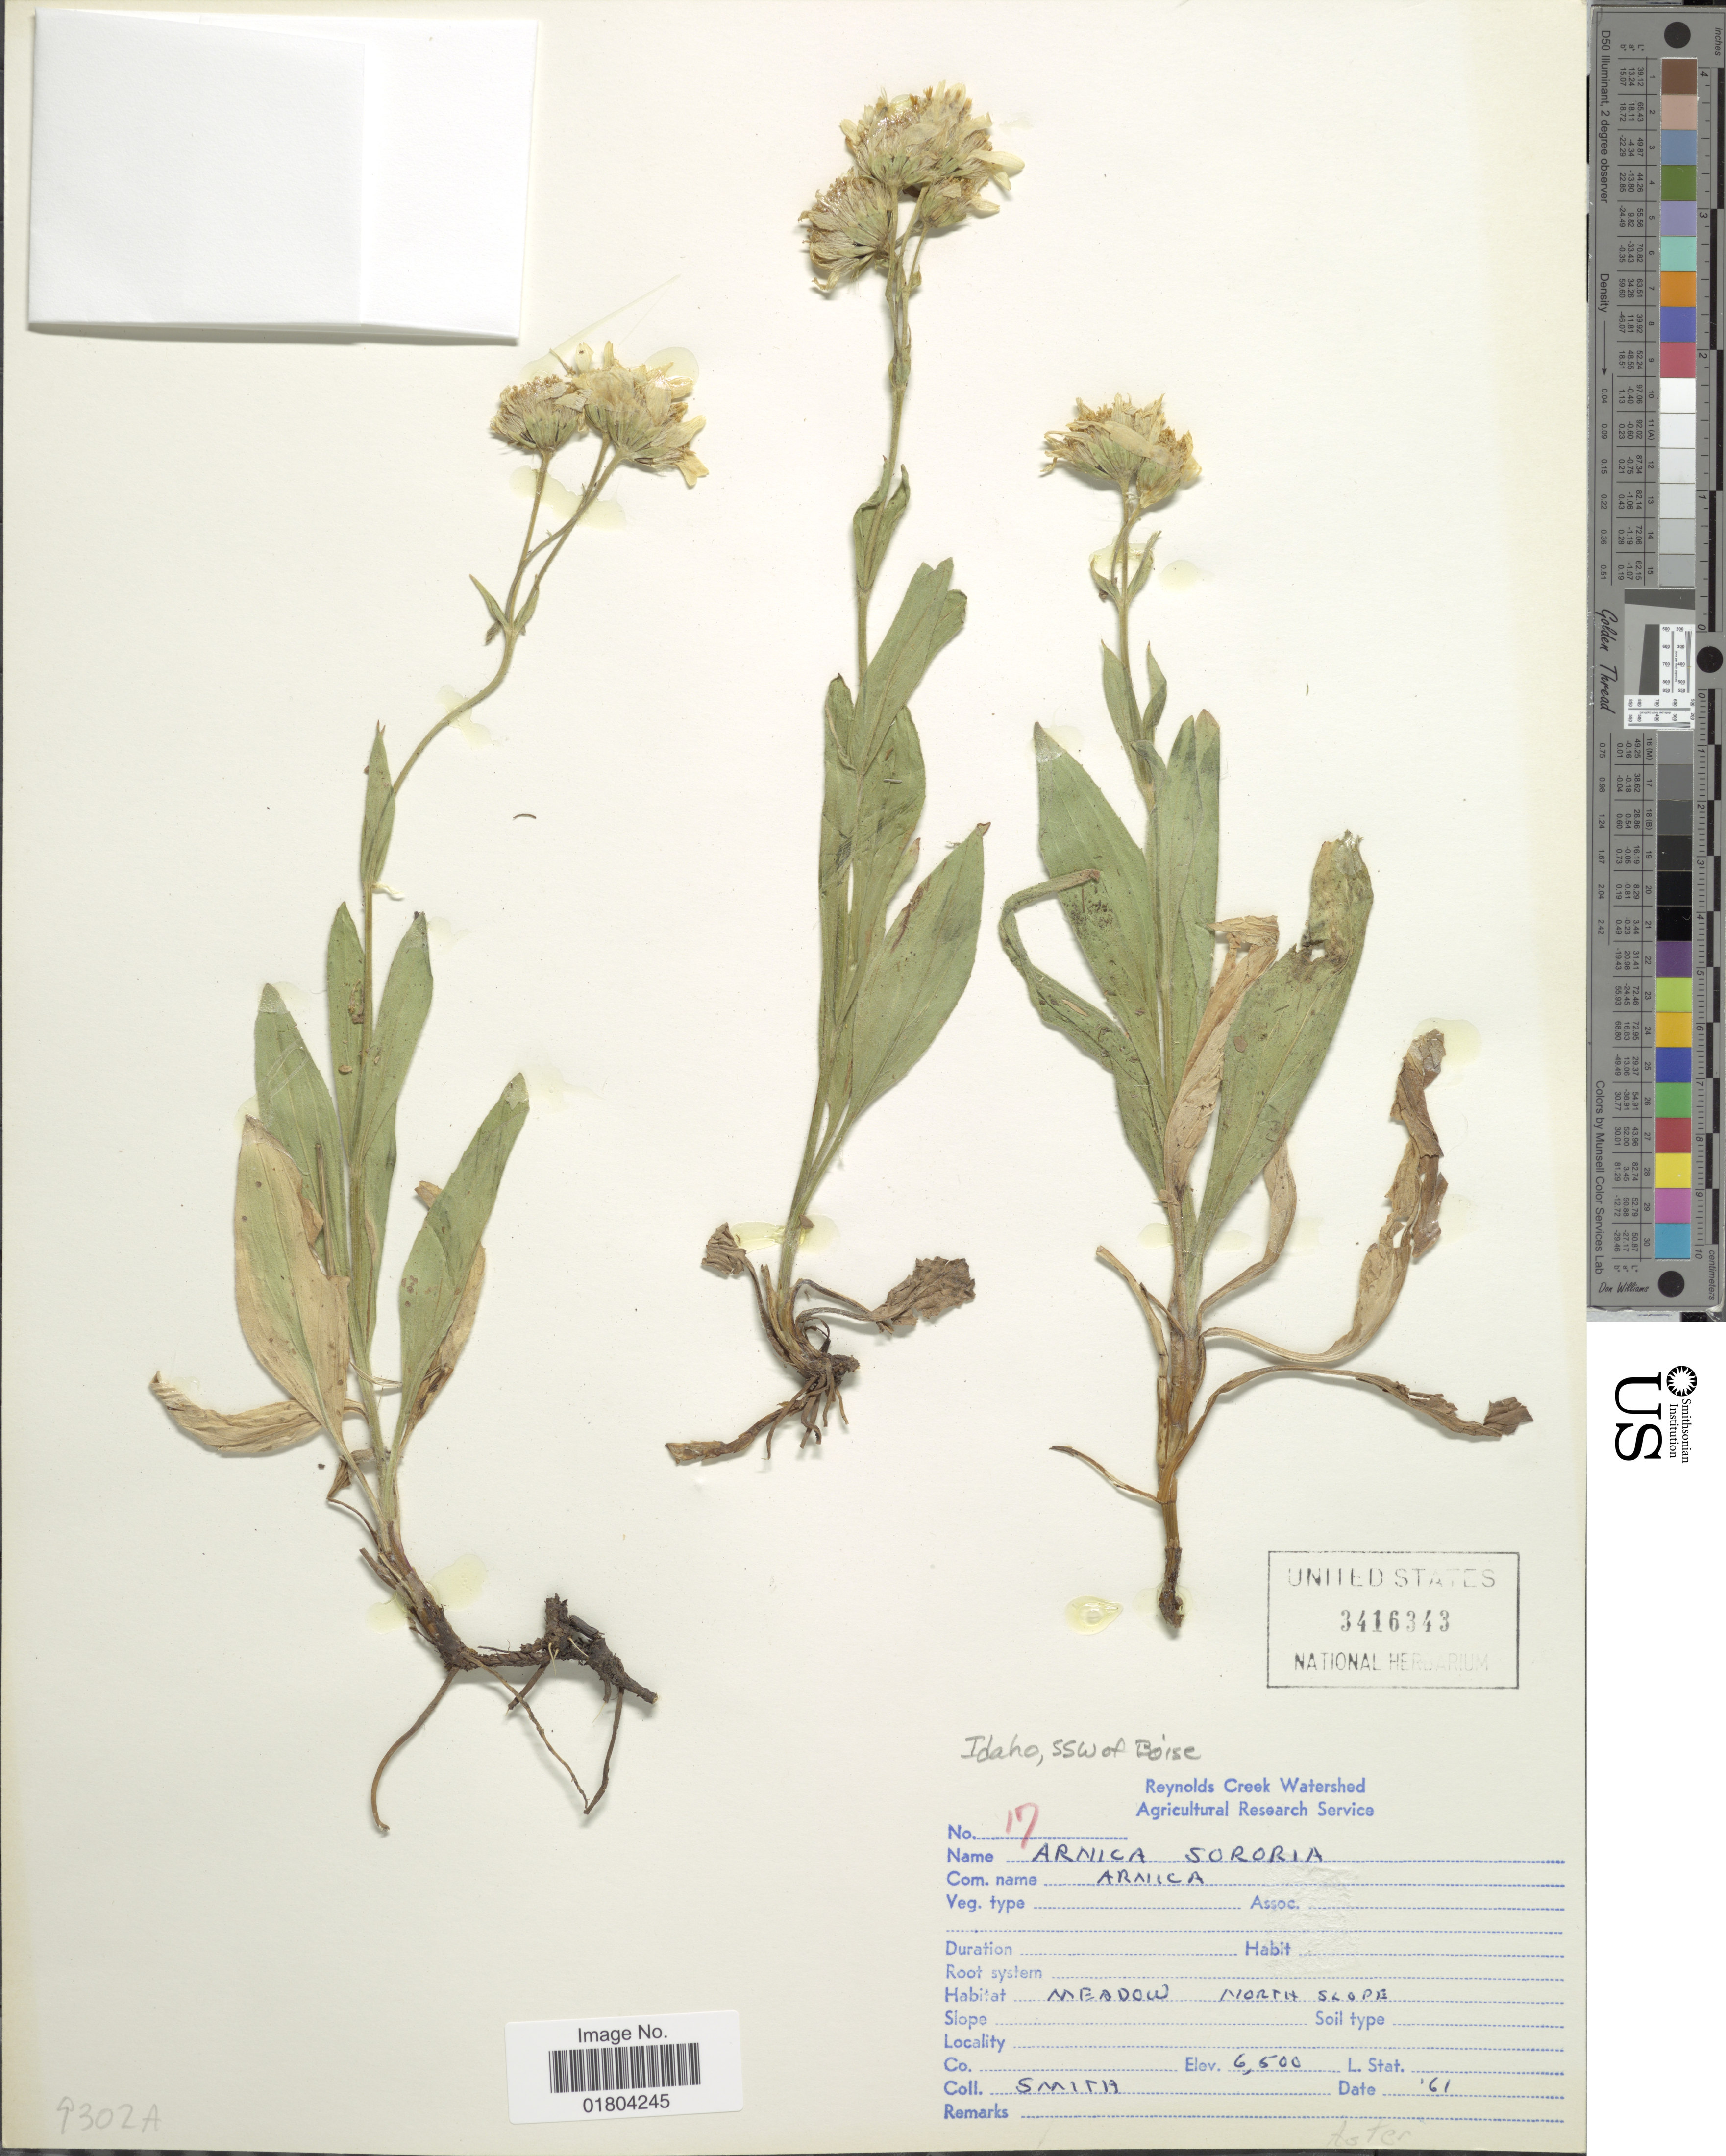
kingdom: Plantae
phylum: Tracheophyta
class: Magnoliopsida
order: Asterales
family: Asteraceae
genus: Arnica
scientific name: Arnica sororia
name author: Greene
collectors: -- Smith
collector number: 17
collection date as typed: Transcribed d/m/y: //61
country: United States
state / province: Idaho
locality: Ssw of Boise, Meadow North Slope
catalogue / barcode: US 3416343